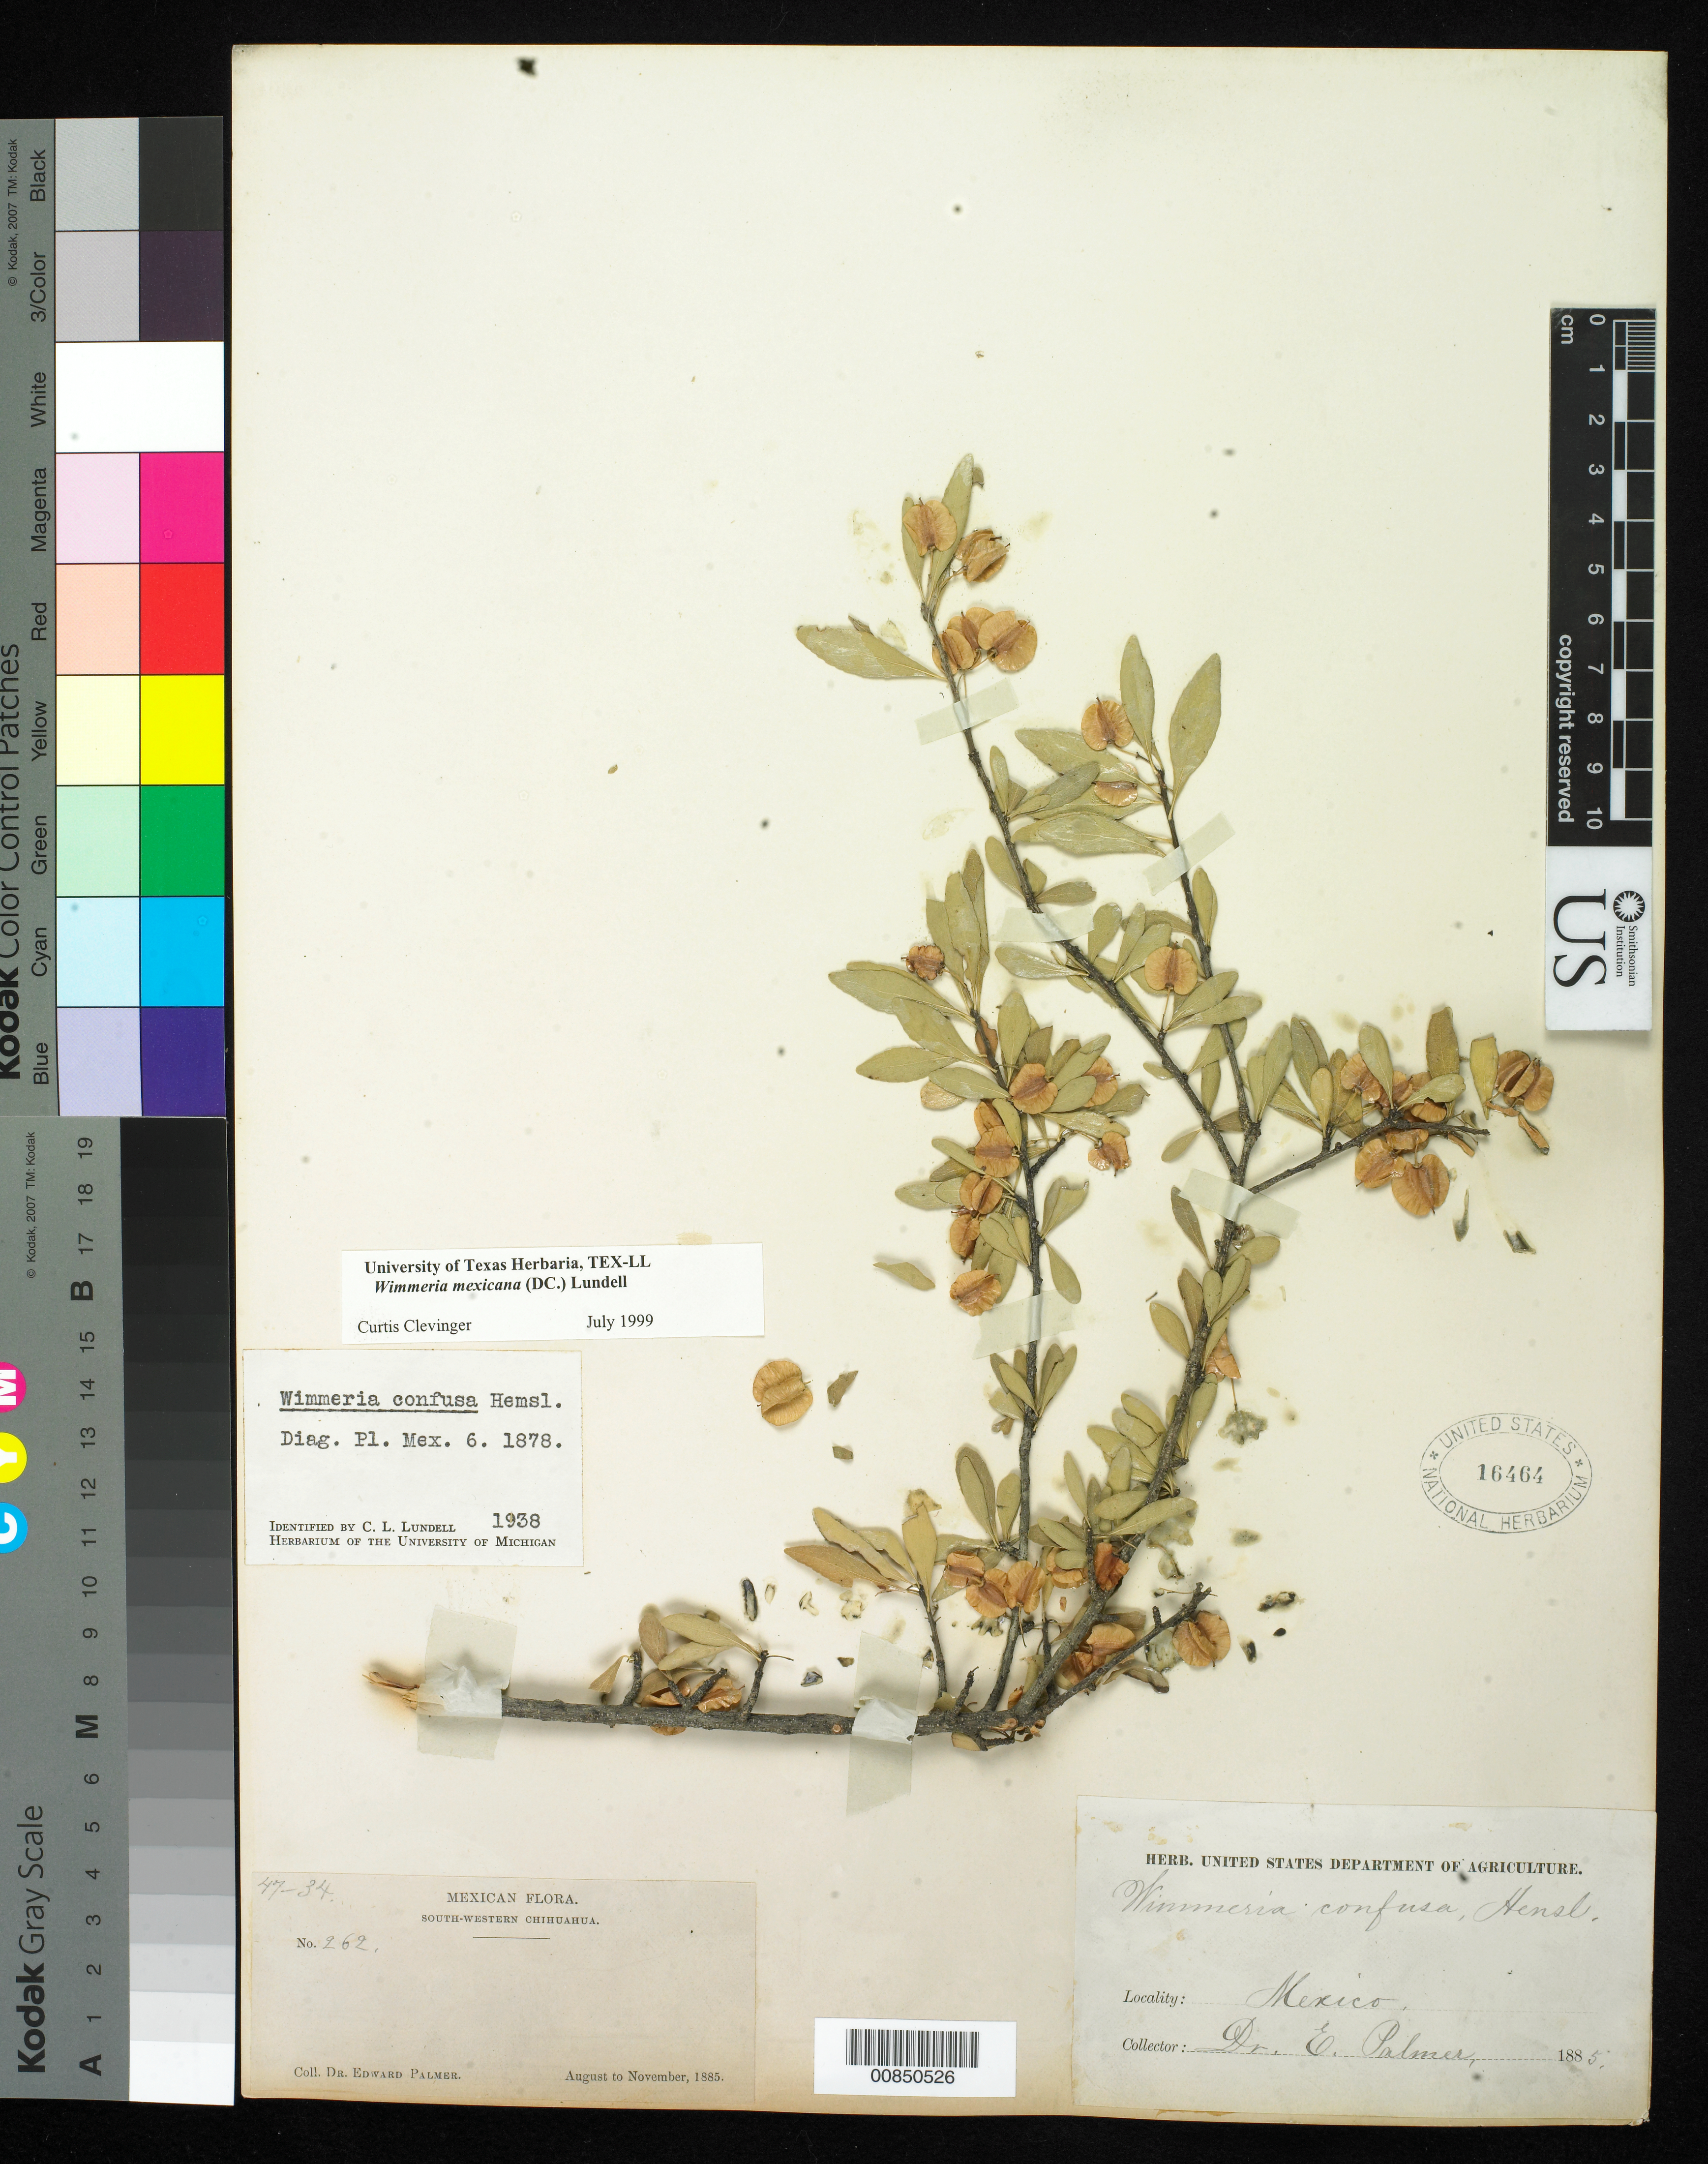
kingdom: Plantae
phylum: Tracheophyta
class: Magnoliopsida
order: Celastrales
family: Celastraceae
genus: Wimmeria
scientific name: Wimmeria mexicana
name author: (DC.) Lundell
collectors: E. Palmer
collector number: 262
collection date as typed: Aug 1885 to -- Nov 1885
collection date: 1885-08/1885-11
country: Mexico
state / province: Chihuahua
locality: South-Western Chihuahua.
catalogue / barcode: US 16464